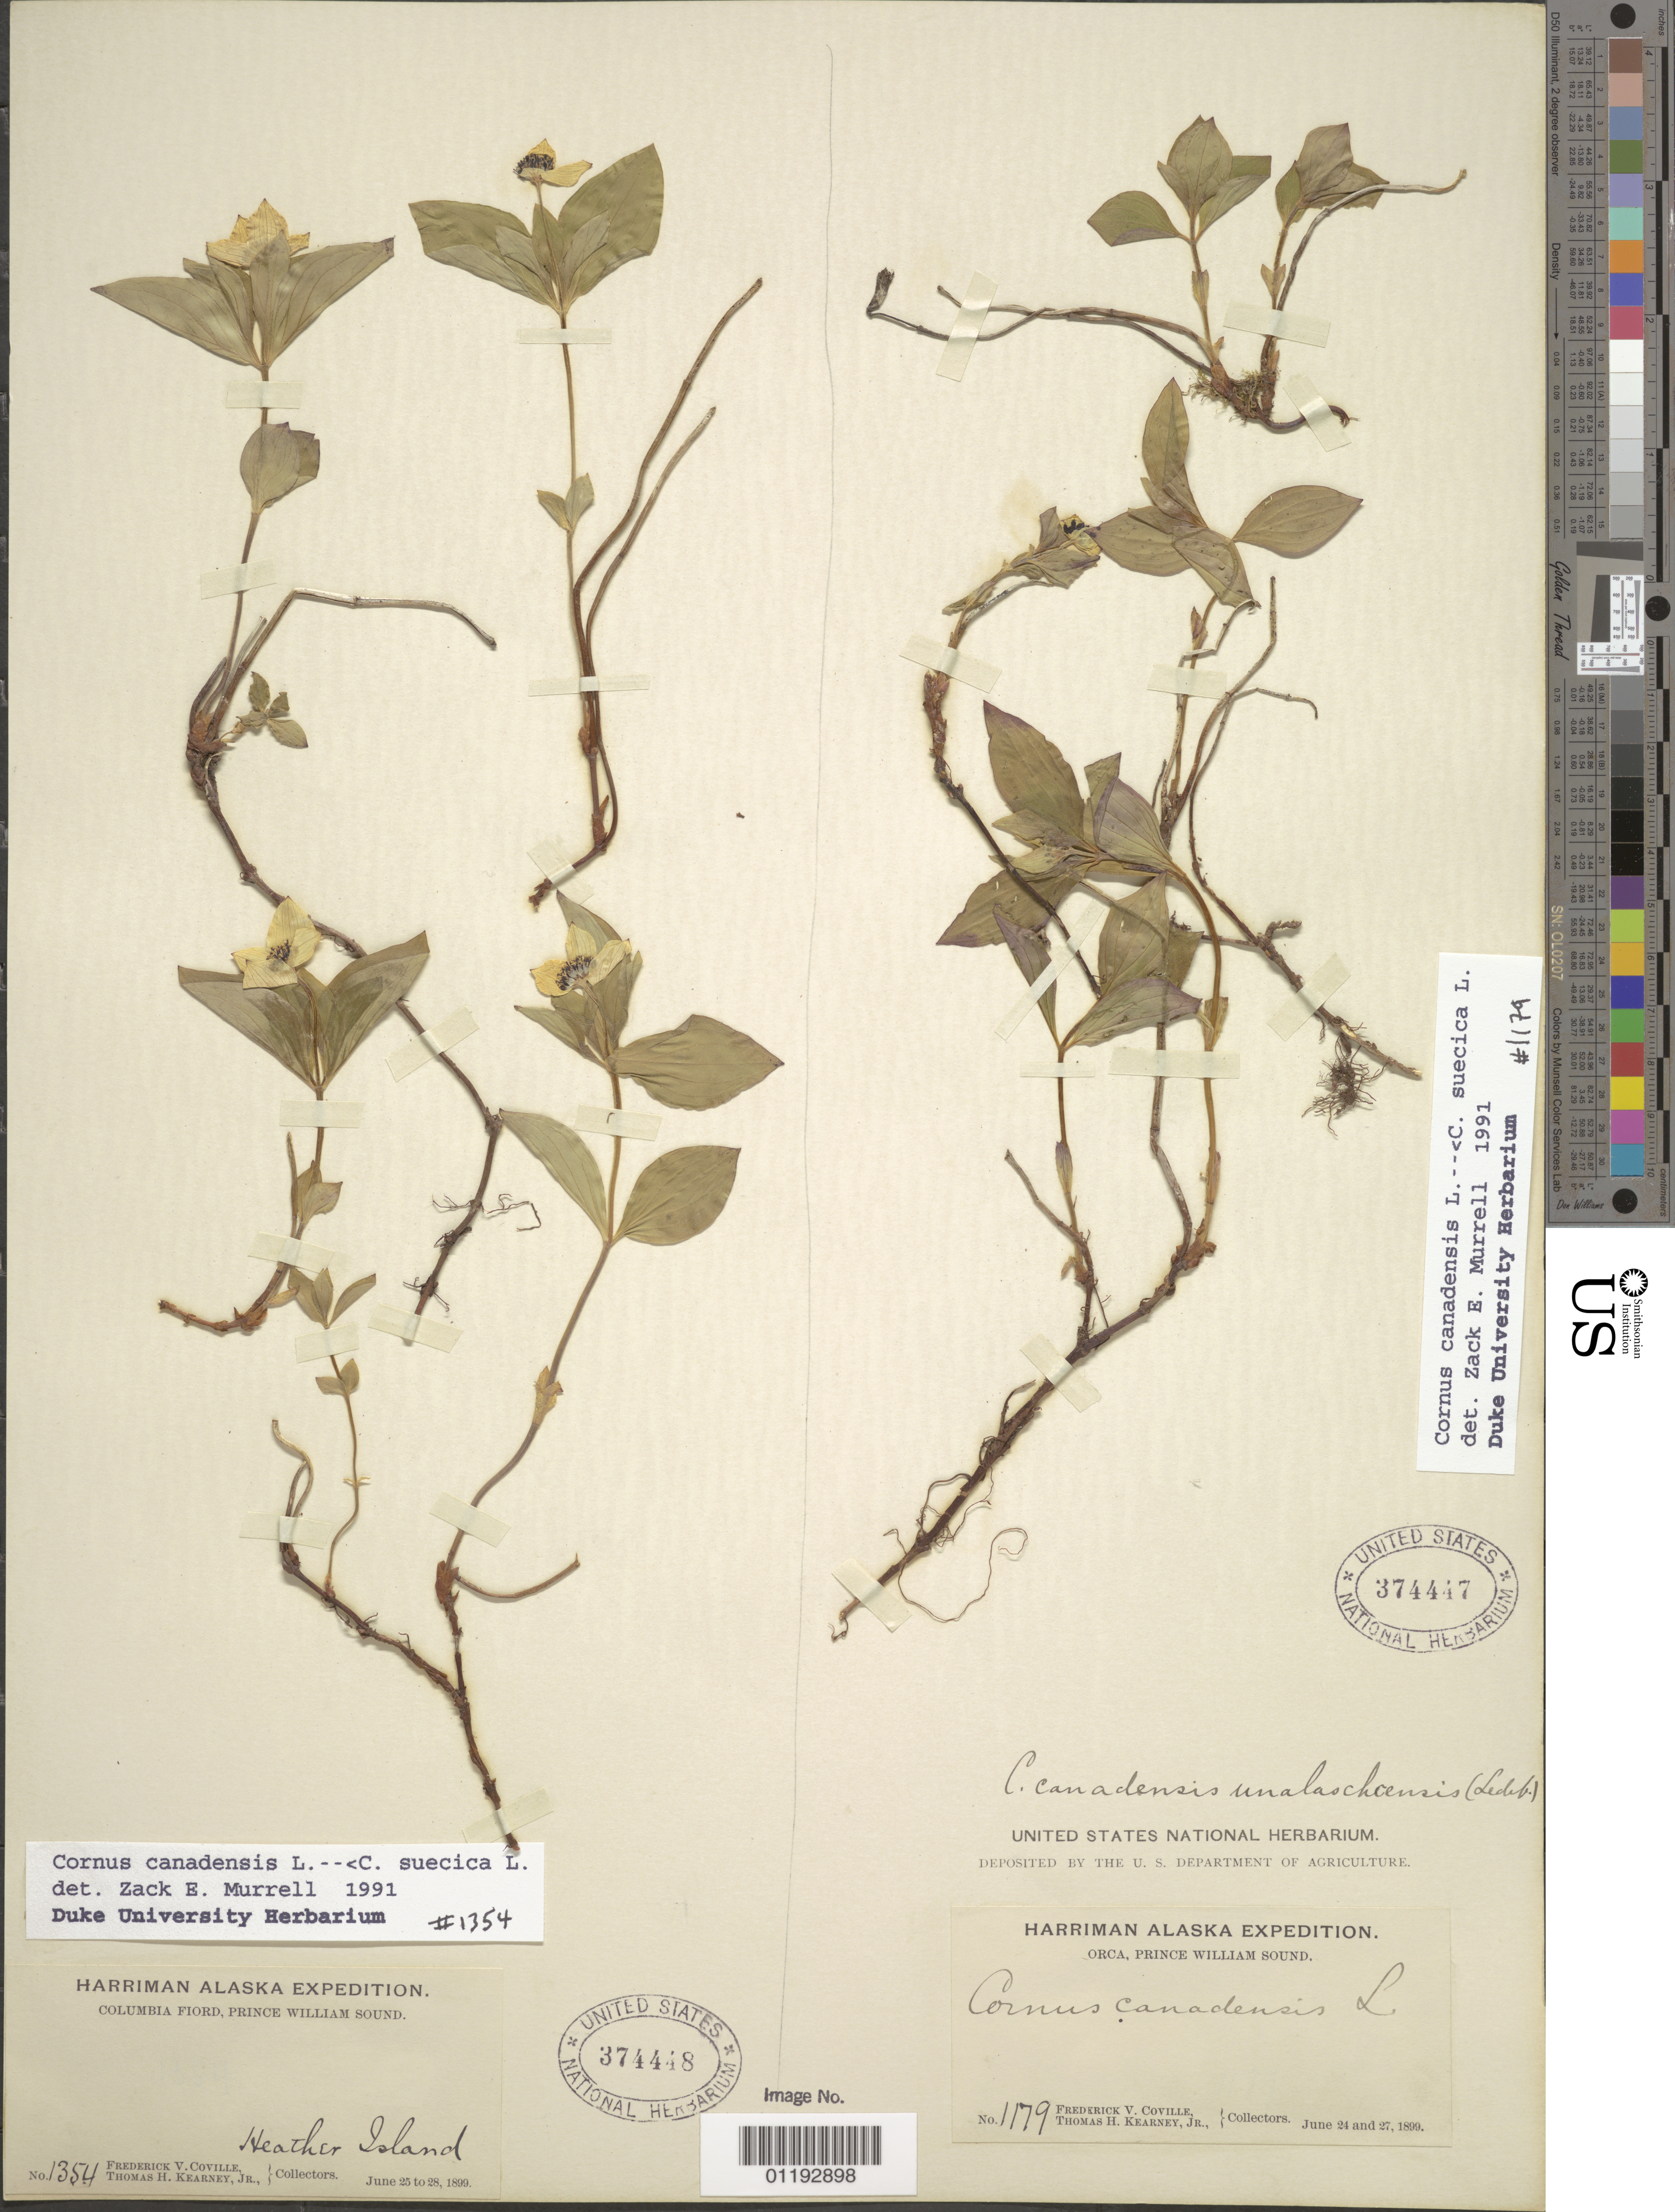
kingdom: Plantae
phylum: Tracheophyta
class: Magnoliopsida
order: Cornales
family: Cornaceae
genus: Cornus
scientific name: Cornus canadensis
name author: L.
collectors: F. V. Coville & T. H. Kearney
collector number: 1354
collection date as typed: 25 Jun 1899 to 28 Jun 1899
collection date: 1899-06-25/1899-06-28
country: United States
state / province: Alaska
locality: Columbia Fjord, Prince William Sound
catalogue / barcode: US 374448